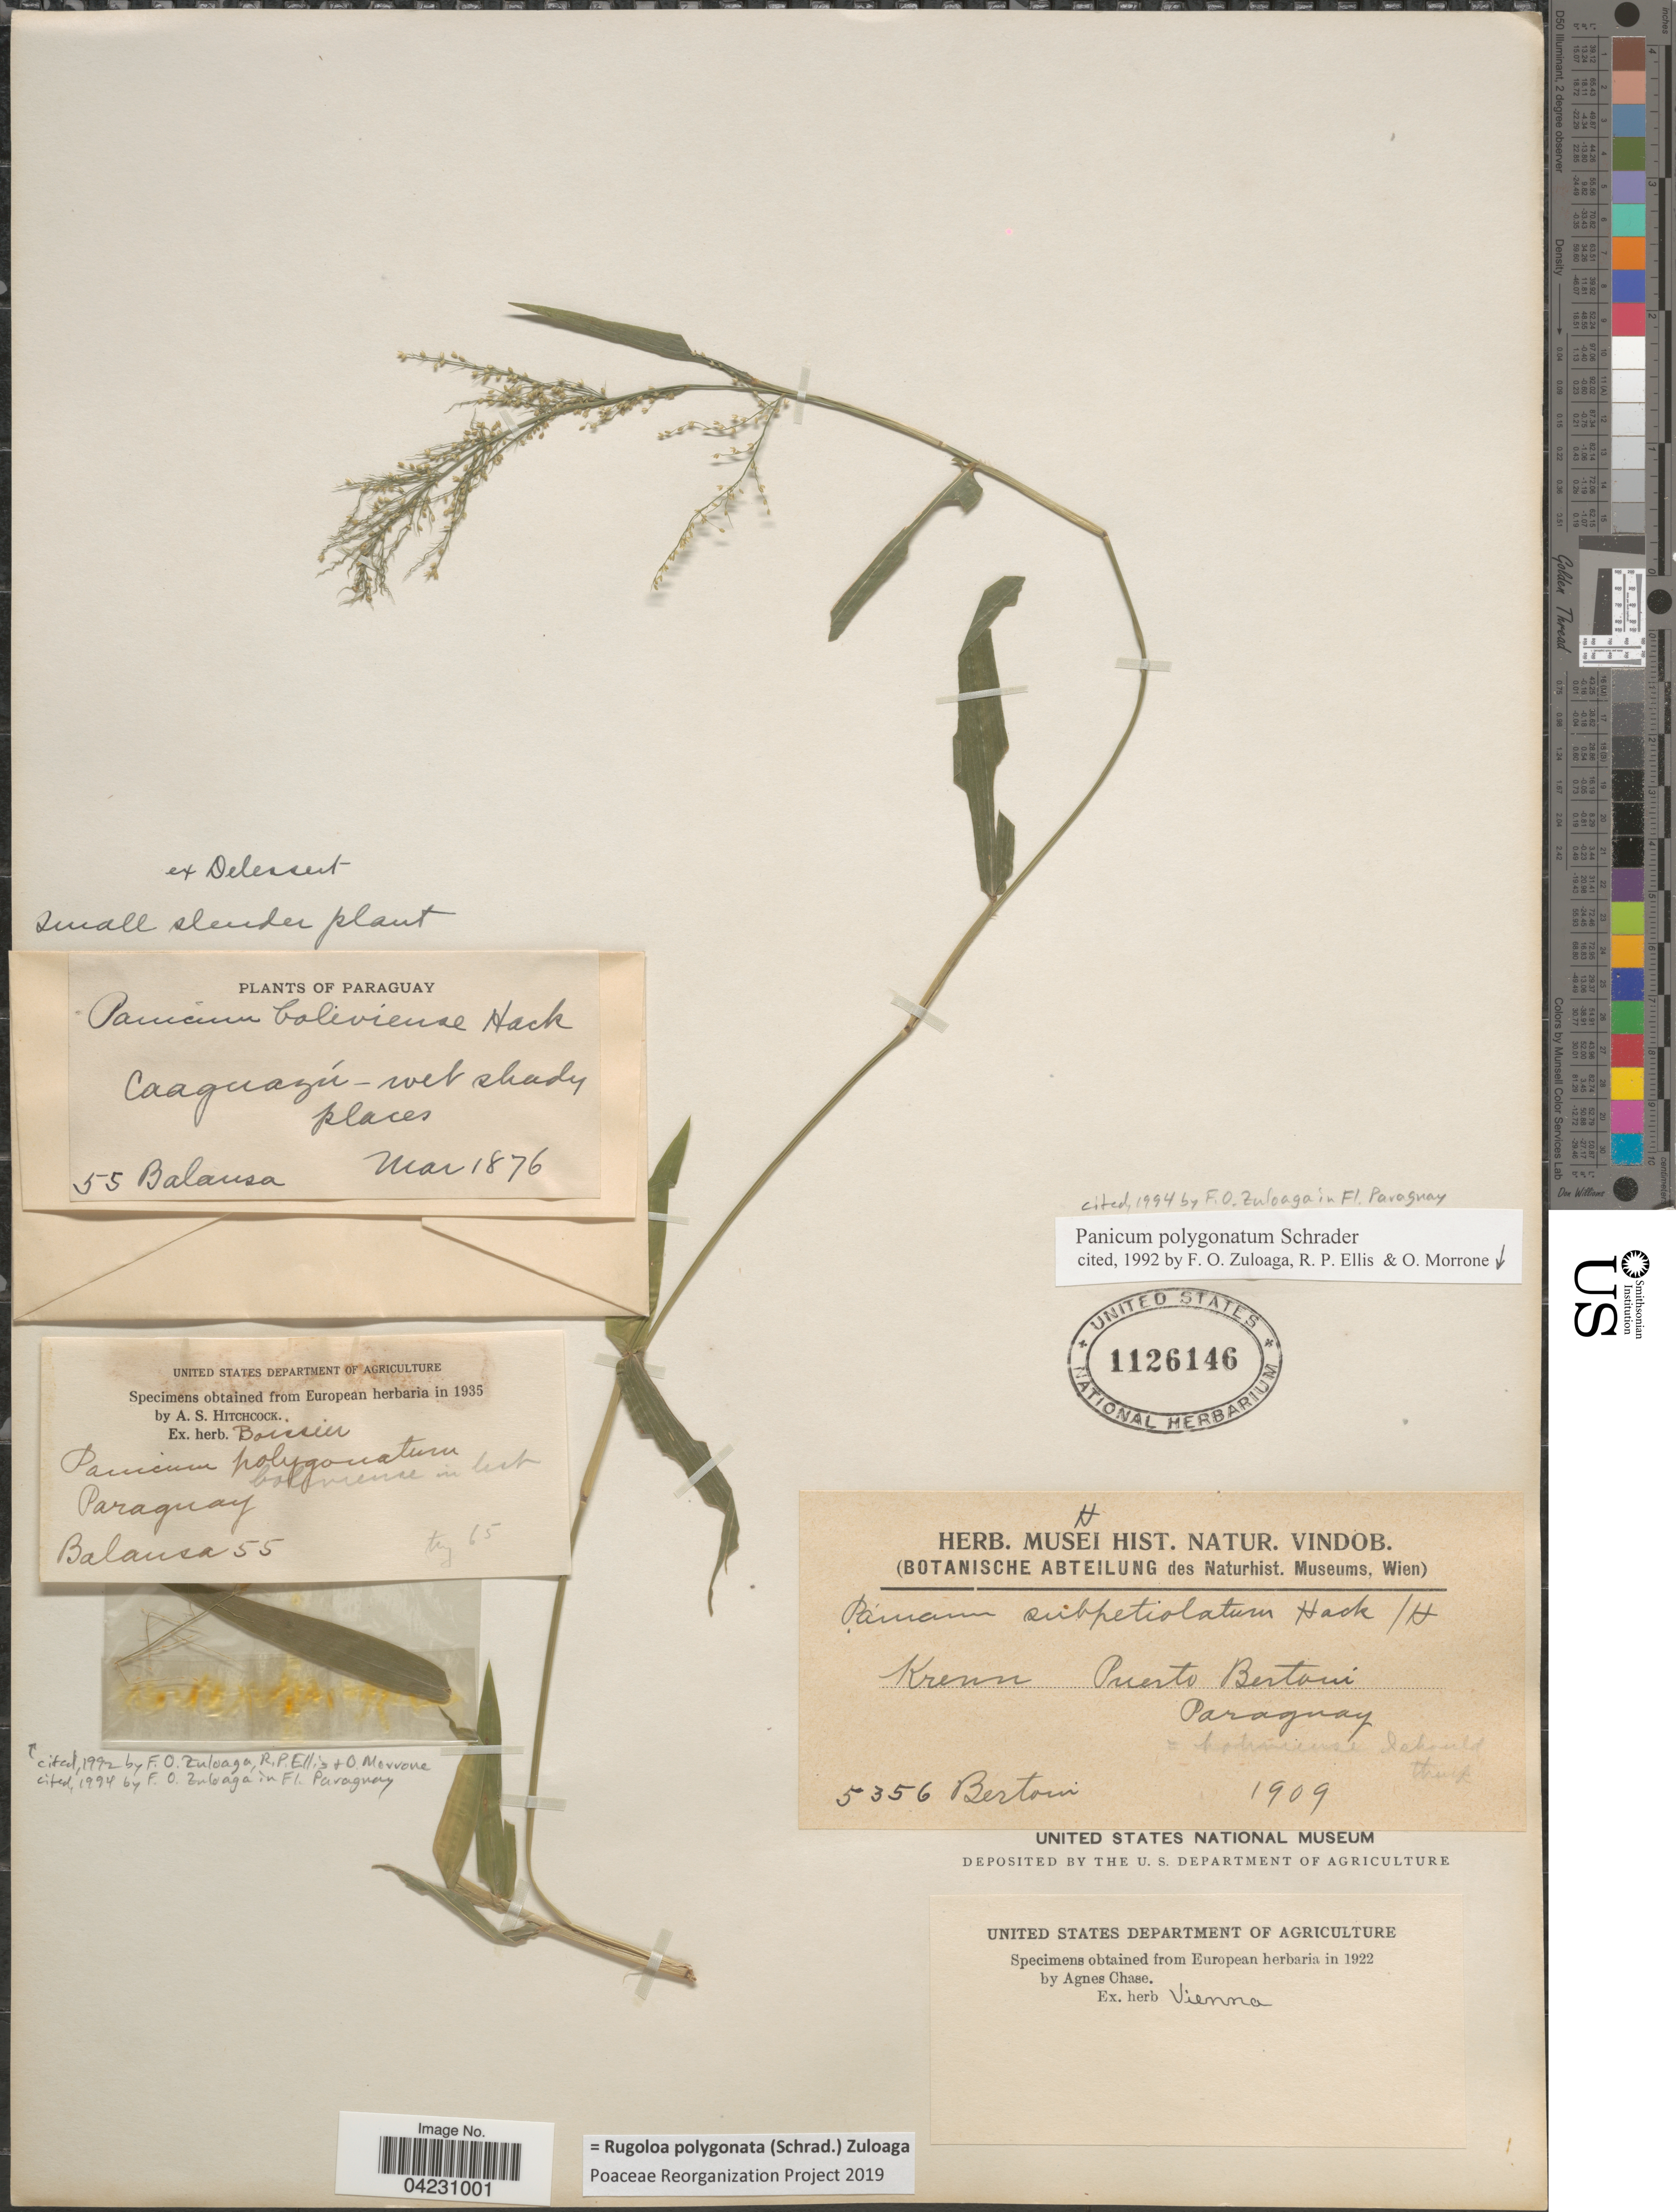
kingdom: Plantae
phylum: Tracheophyta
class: Liliopsida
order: Poales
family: Poaceae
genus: Rugoloa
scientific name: Rugoloa polygonata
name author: (Schrad.) Zuloaga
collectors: -- Bertoni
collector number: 5356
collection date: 1909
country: Paraguay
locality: Puerto Bertoni.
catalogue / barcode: US 1126146-2